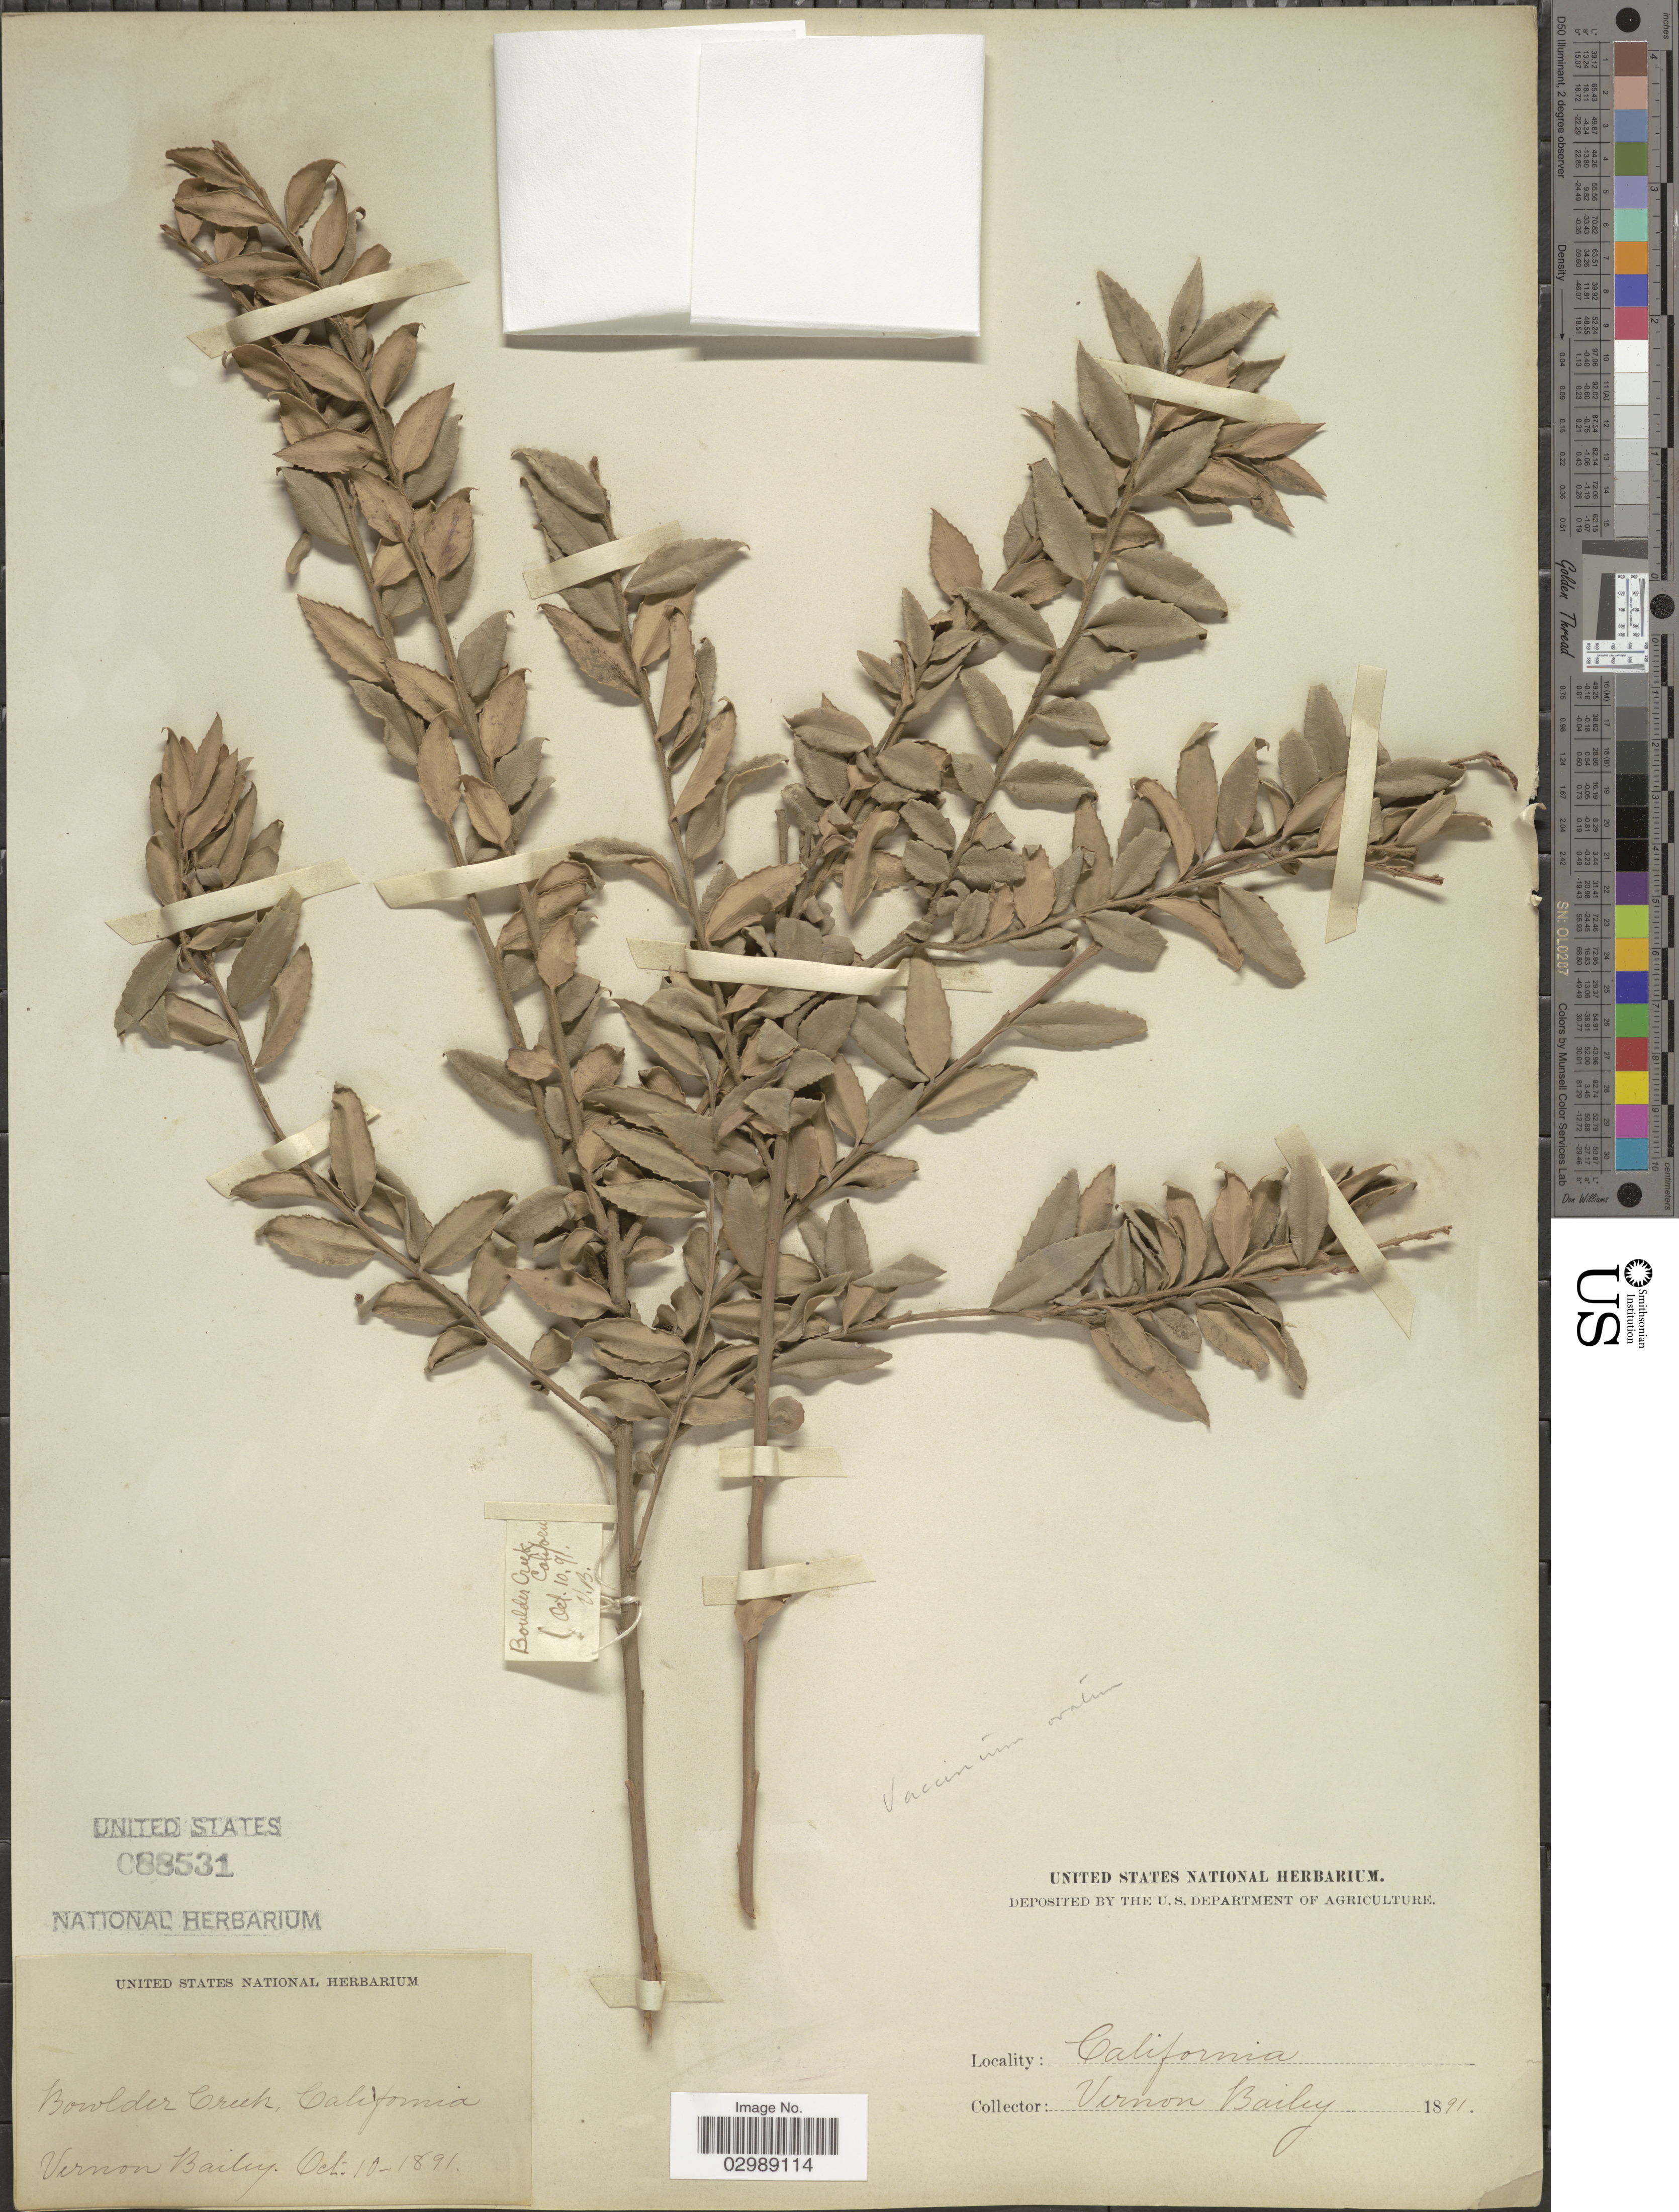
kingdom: Plantae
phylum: Tracheophyta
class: Magnoliopsida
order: Ericales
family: Ericaceae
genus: Vaccinium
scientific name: Vaccinium ovatum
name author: Pursh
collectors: V. O. Bailey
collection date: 1891-10-10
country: United States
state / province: California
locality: Bowlder Creek.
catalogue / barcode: US 88531